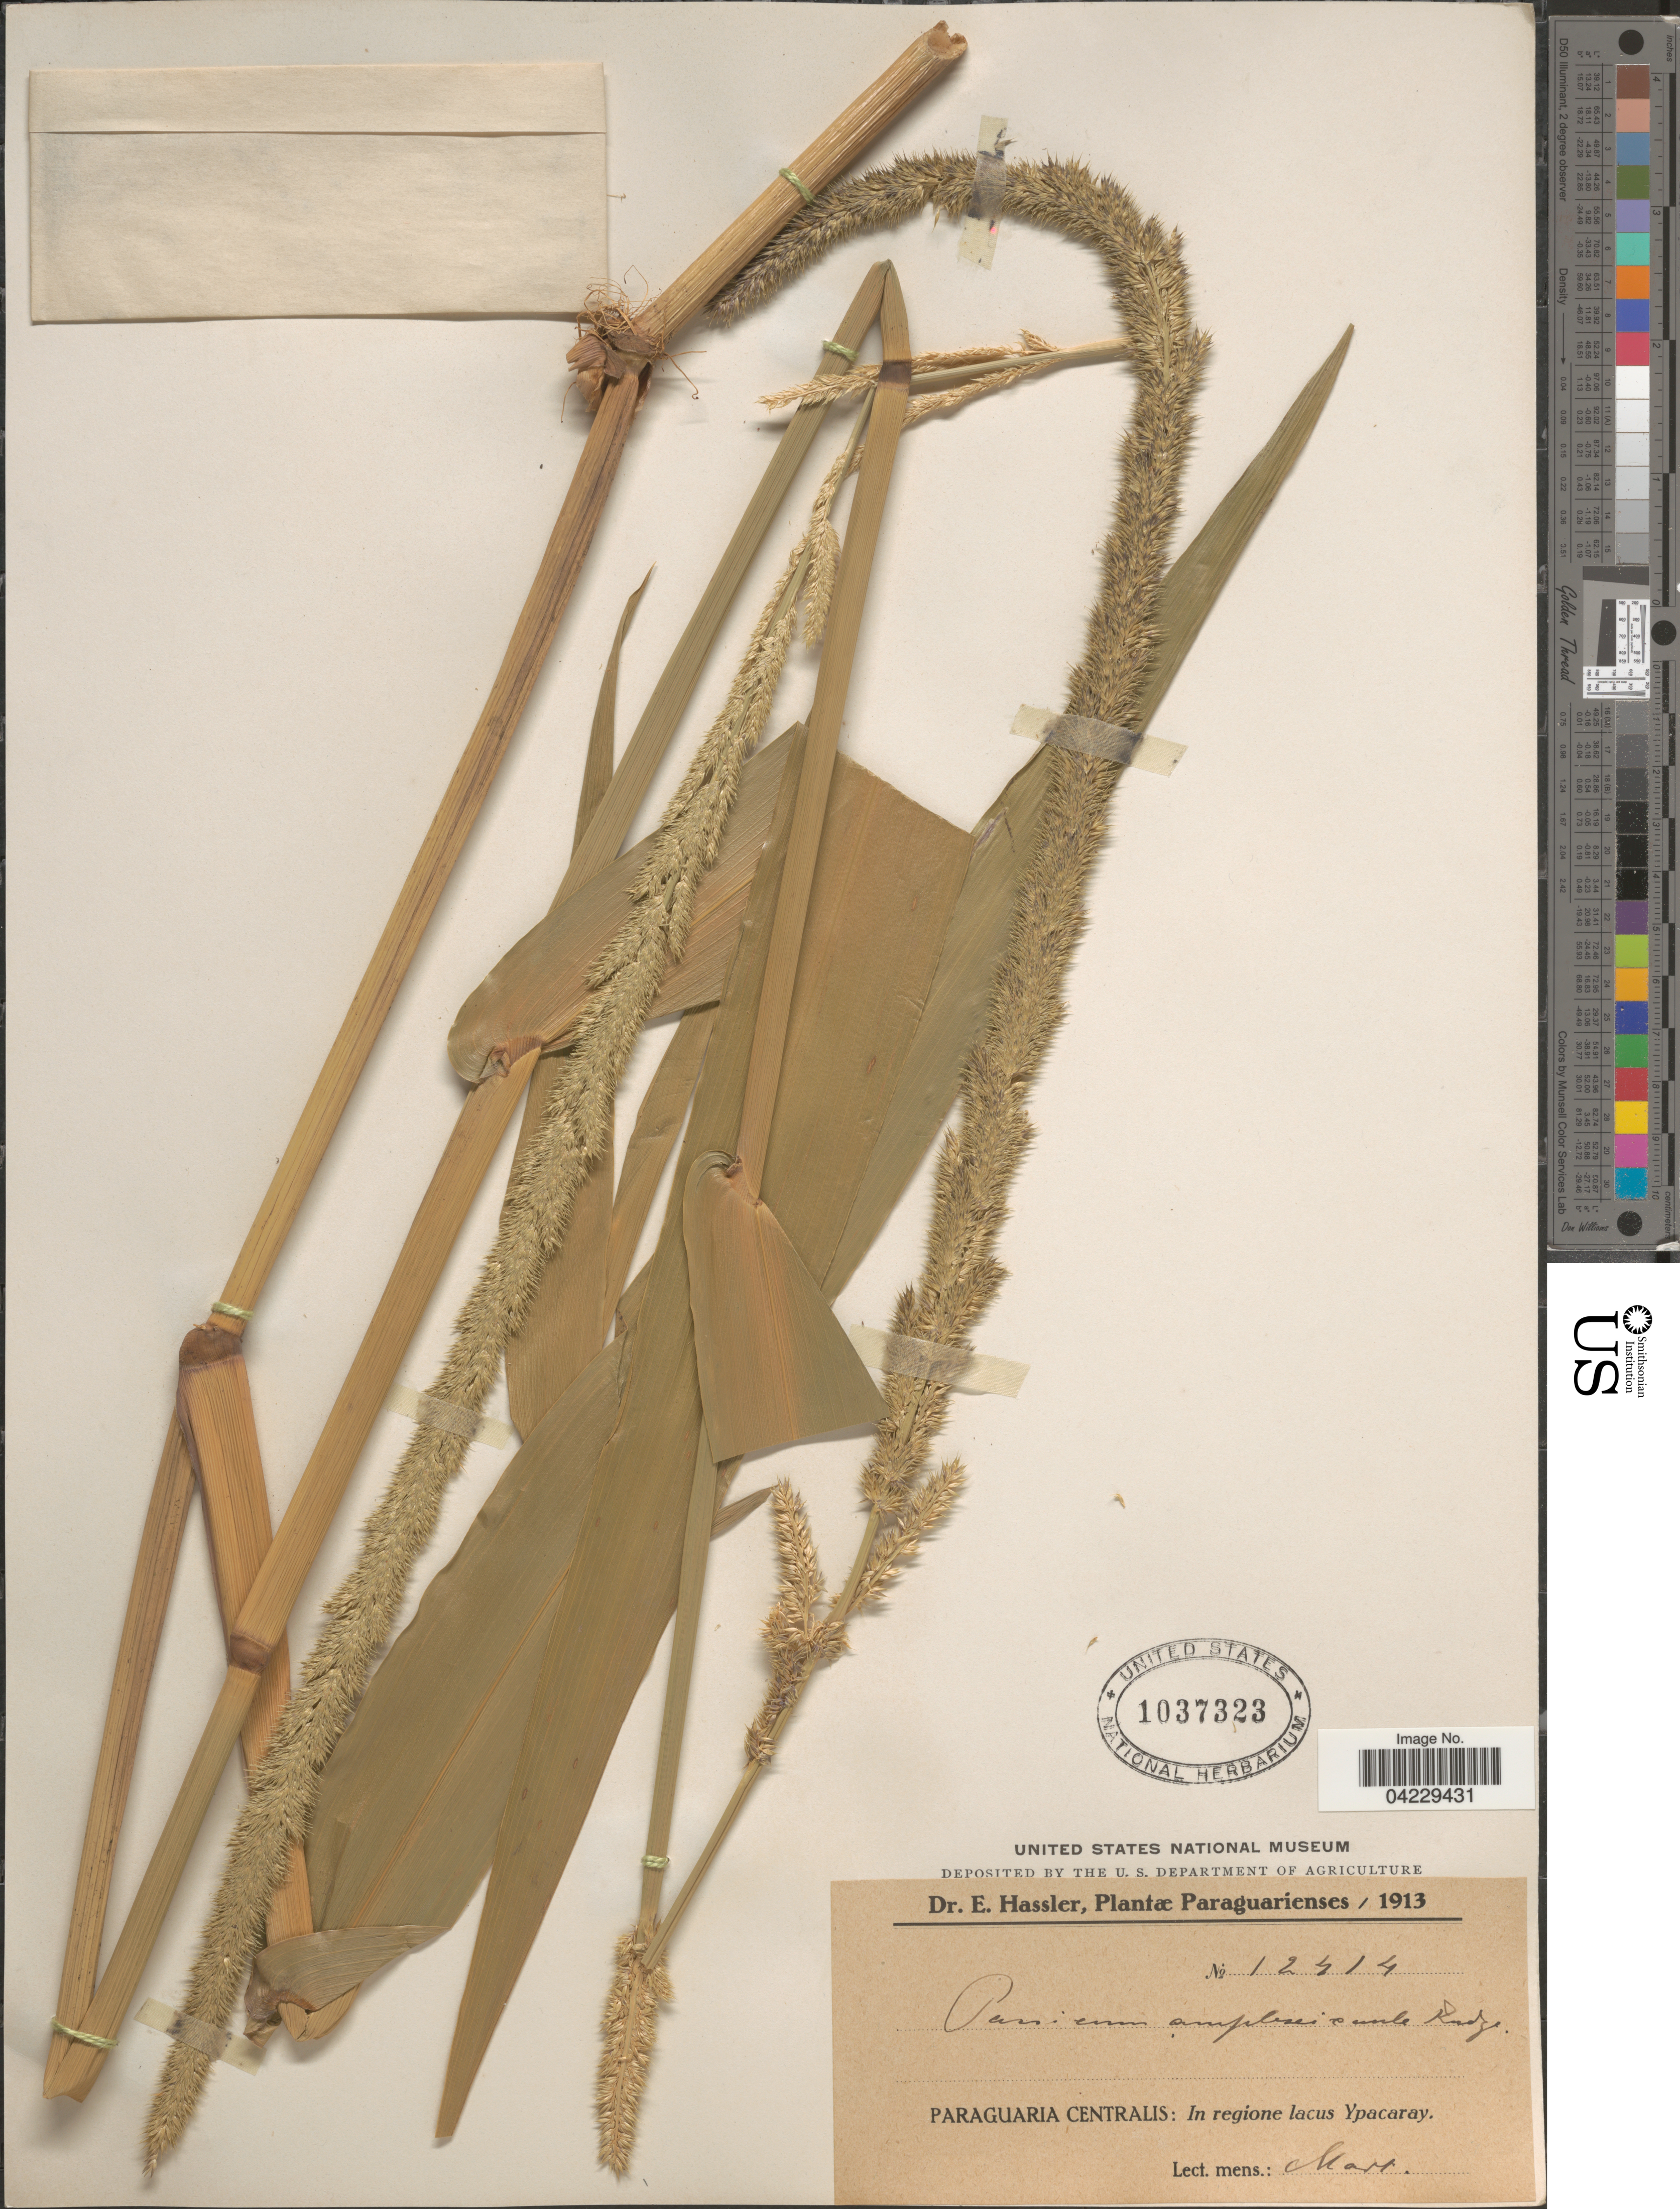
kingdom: Plantae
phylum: Tracheophyta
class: Liliopsida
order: Poales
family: Poaceae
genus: Hymenachne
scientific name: Hymenachne amplexicaulis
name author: (Rudge) Nees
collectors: E. Hassler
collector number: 12414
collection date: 1913-03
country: Paraguay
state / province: Central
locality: Paraguaria Centralis: In regione lacus Ypacaray.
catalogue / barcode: US 1037323